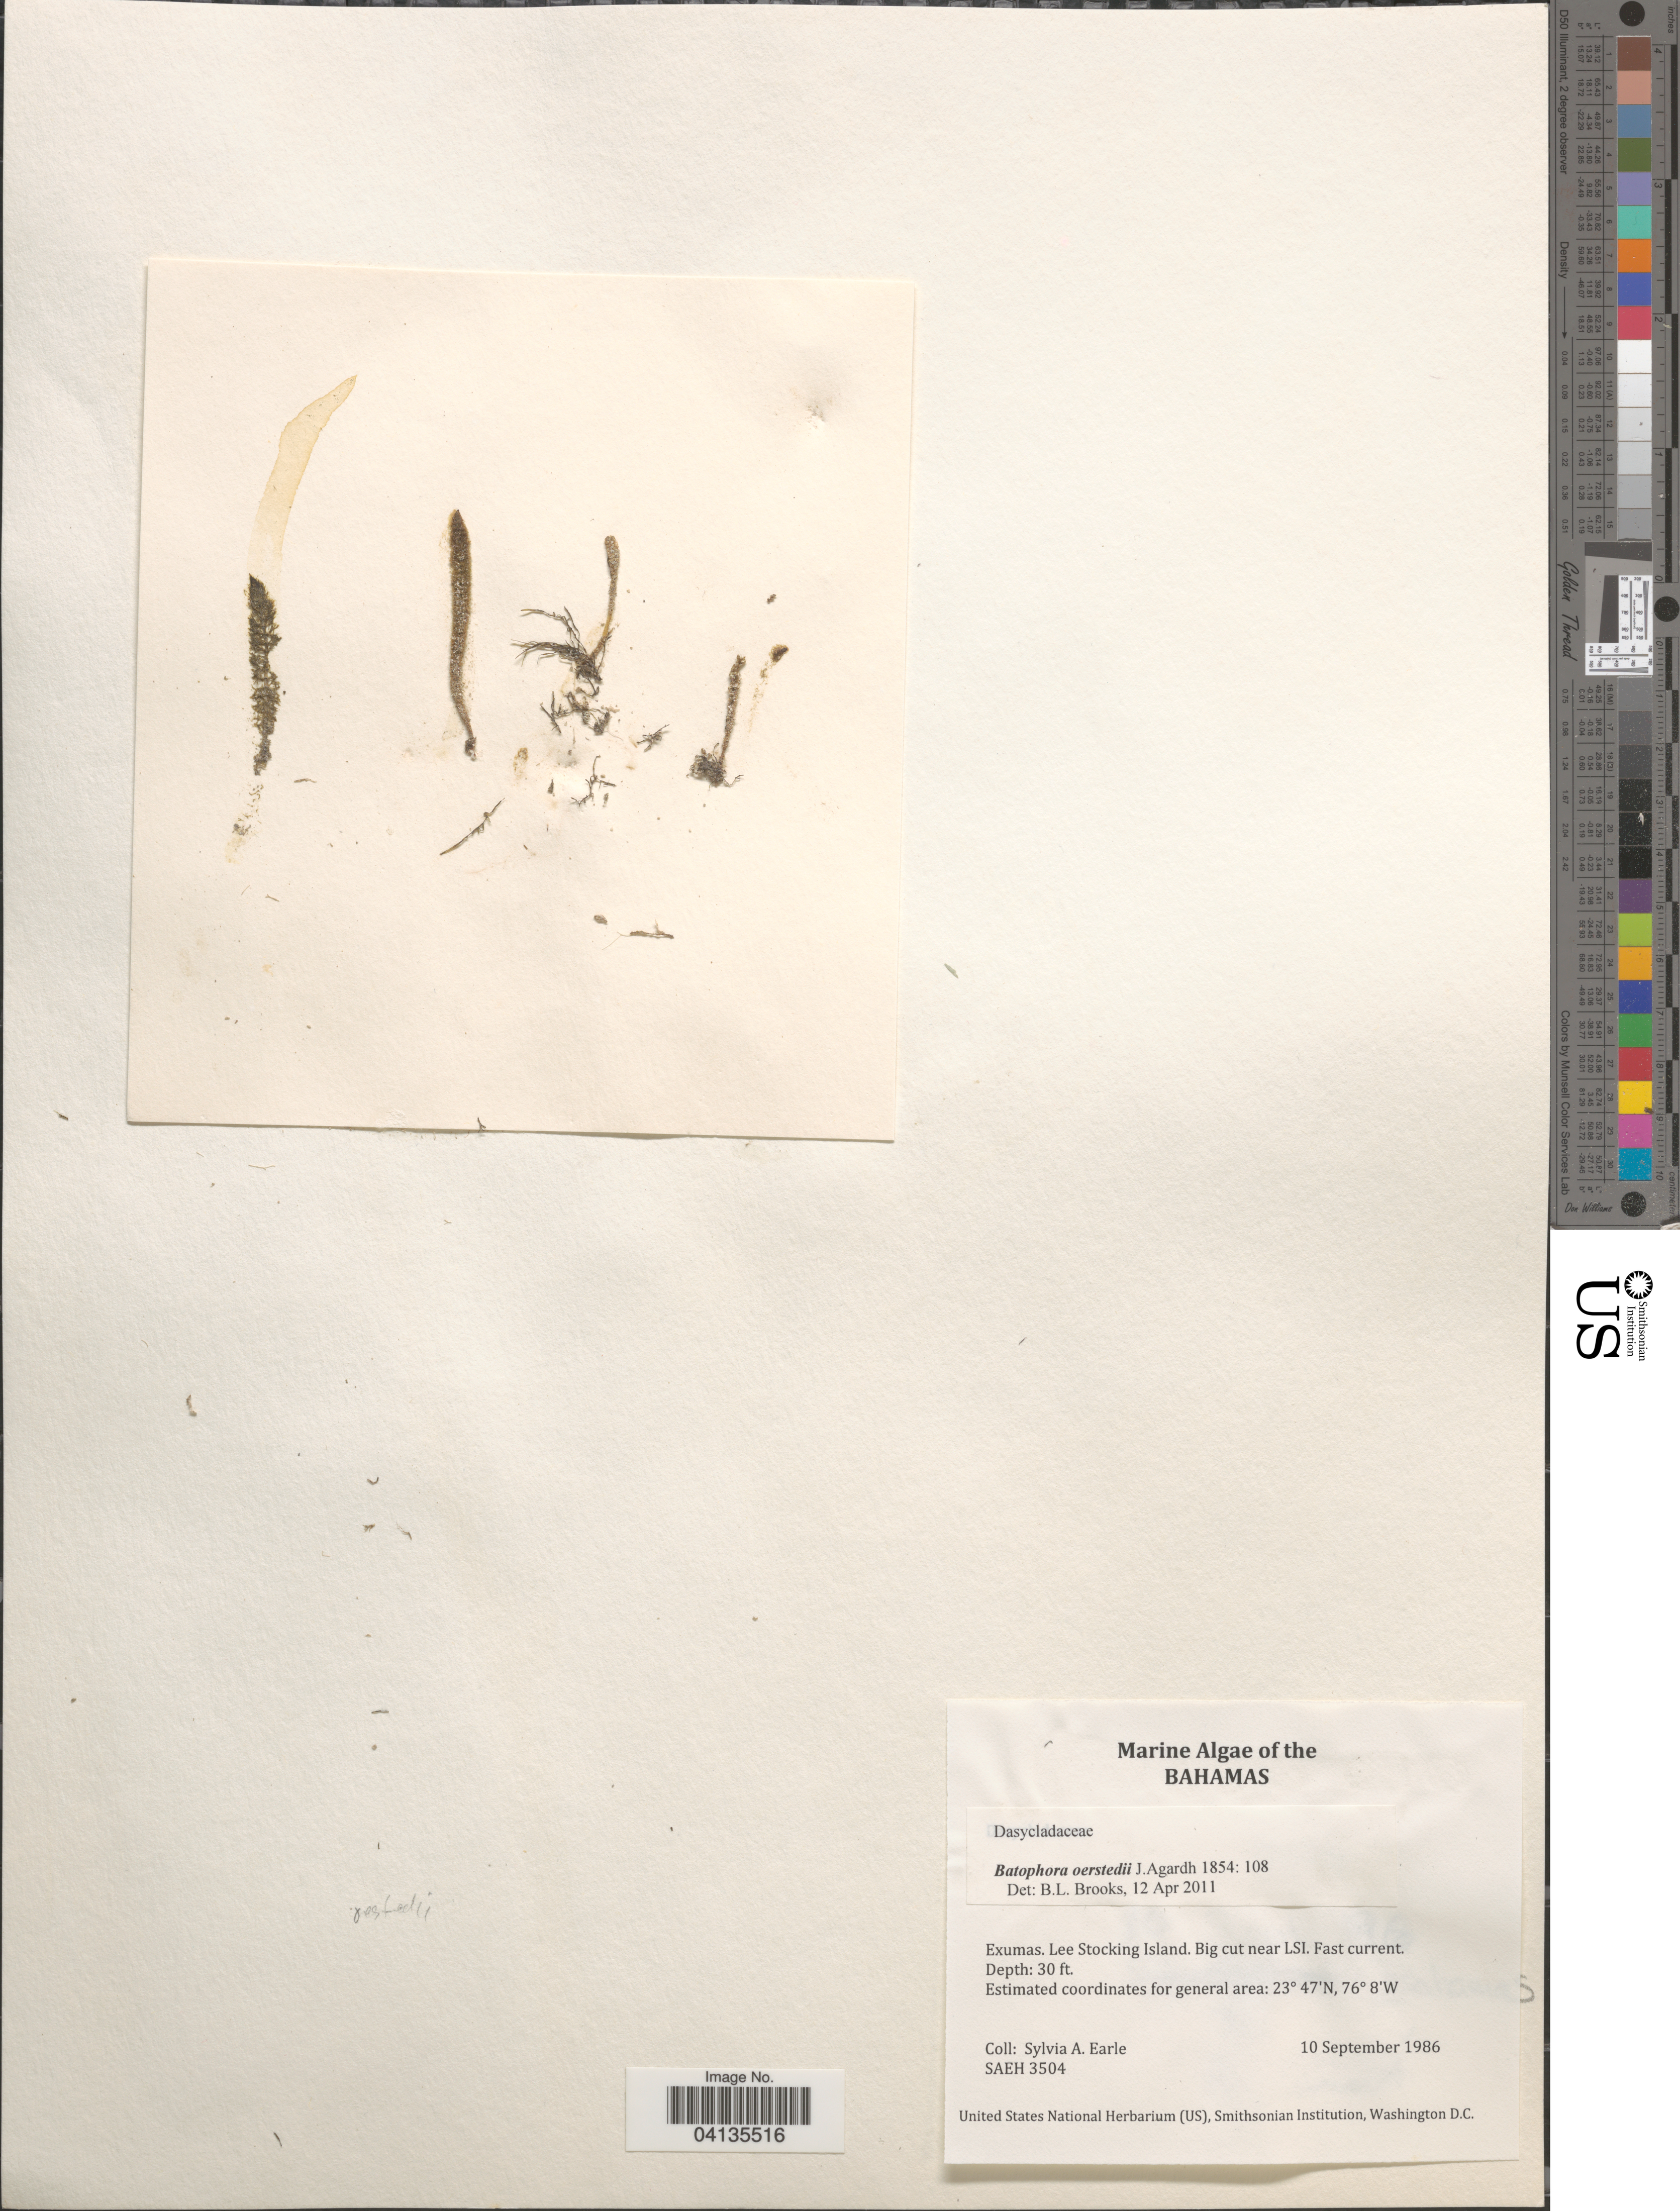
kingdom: Plantae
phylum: Chlorophyta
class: Ulvophyceae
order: Dasycladales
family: Dasycladaceae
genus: Batophora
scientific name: Batophora oerstedii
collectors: S. A. Earle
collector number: SAEH3504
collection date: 1986-09-10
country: Bahamas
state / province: Exuma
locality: Exumas. Lee Stocking Island. Big cut near LSI.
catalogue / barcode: US 329133